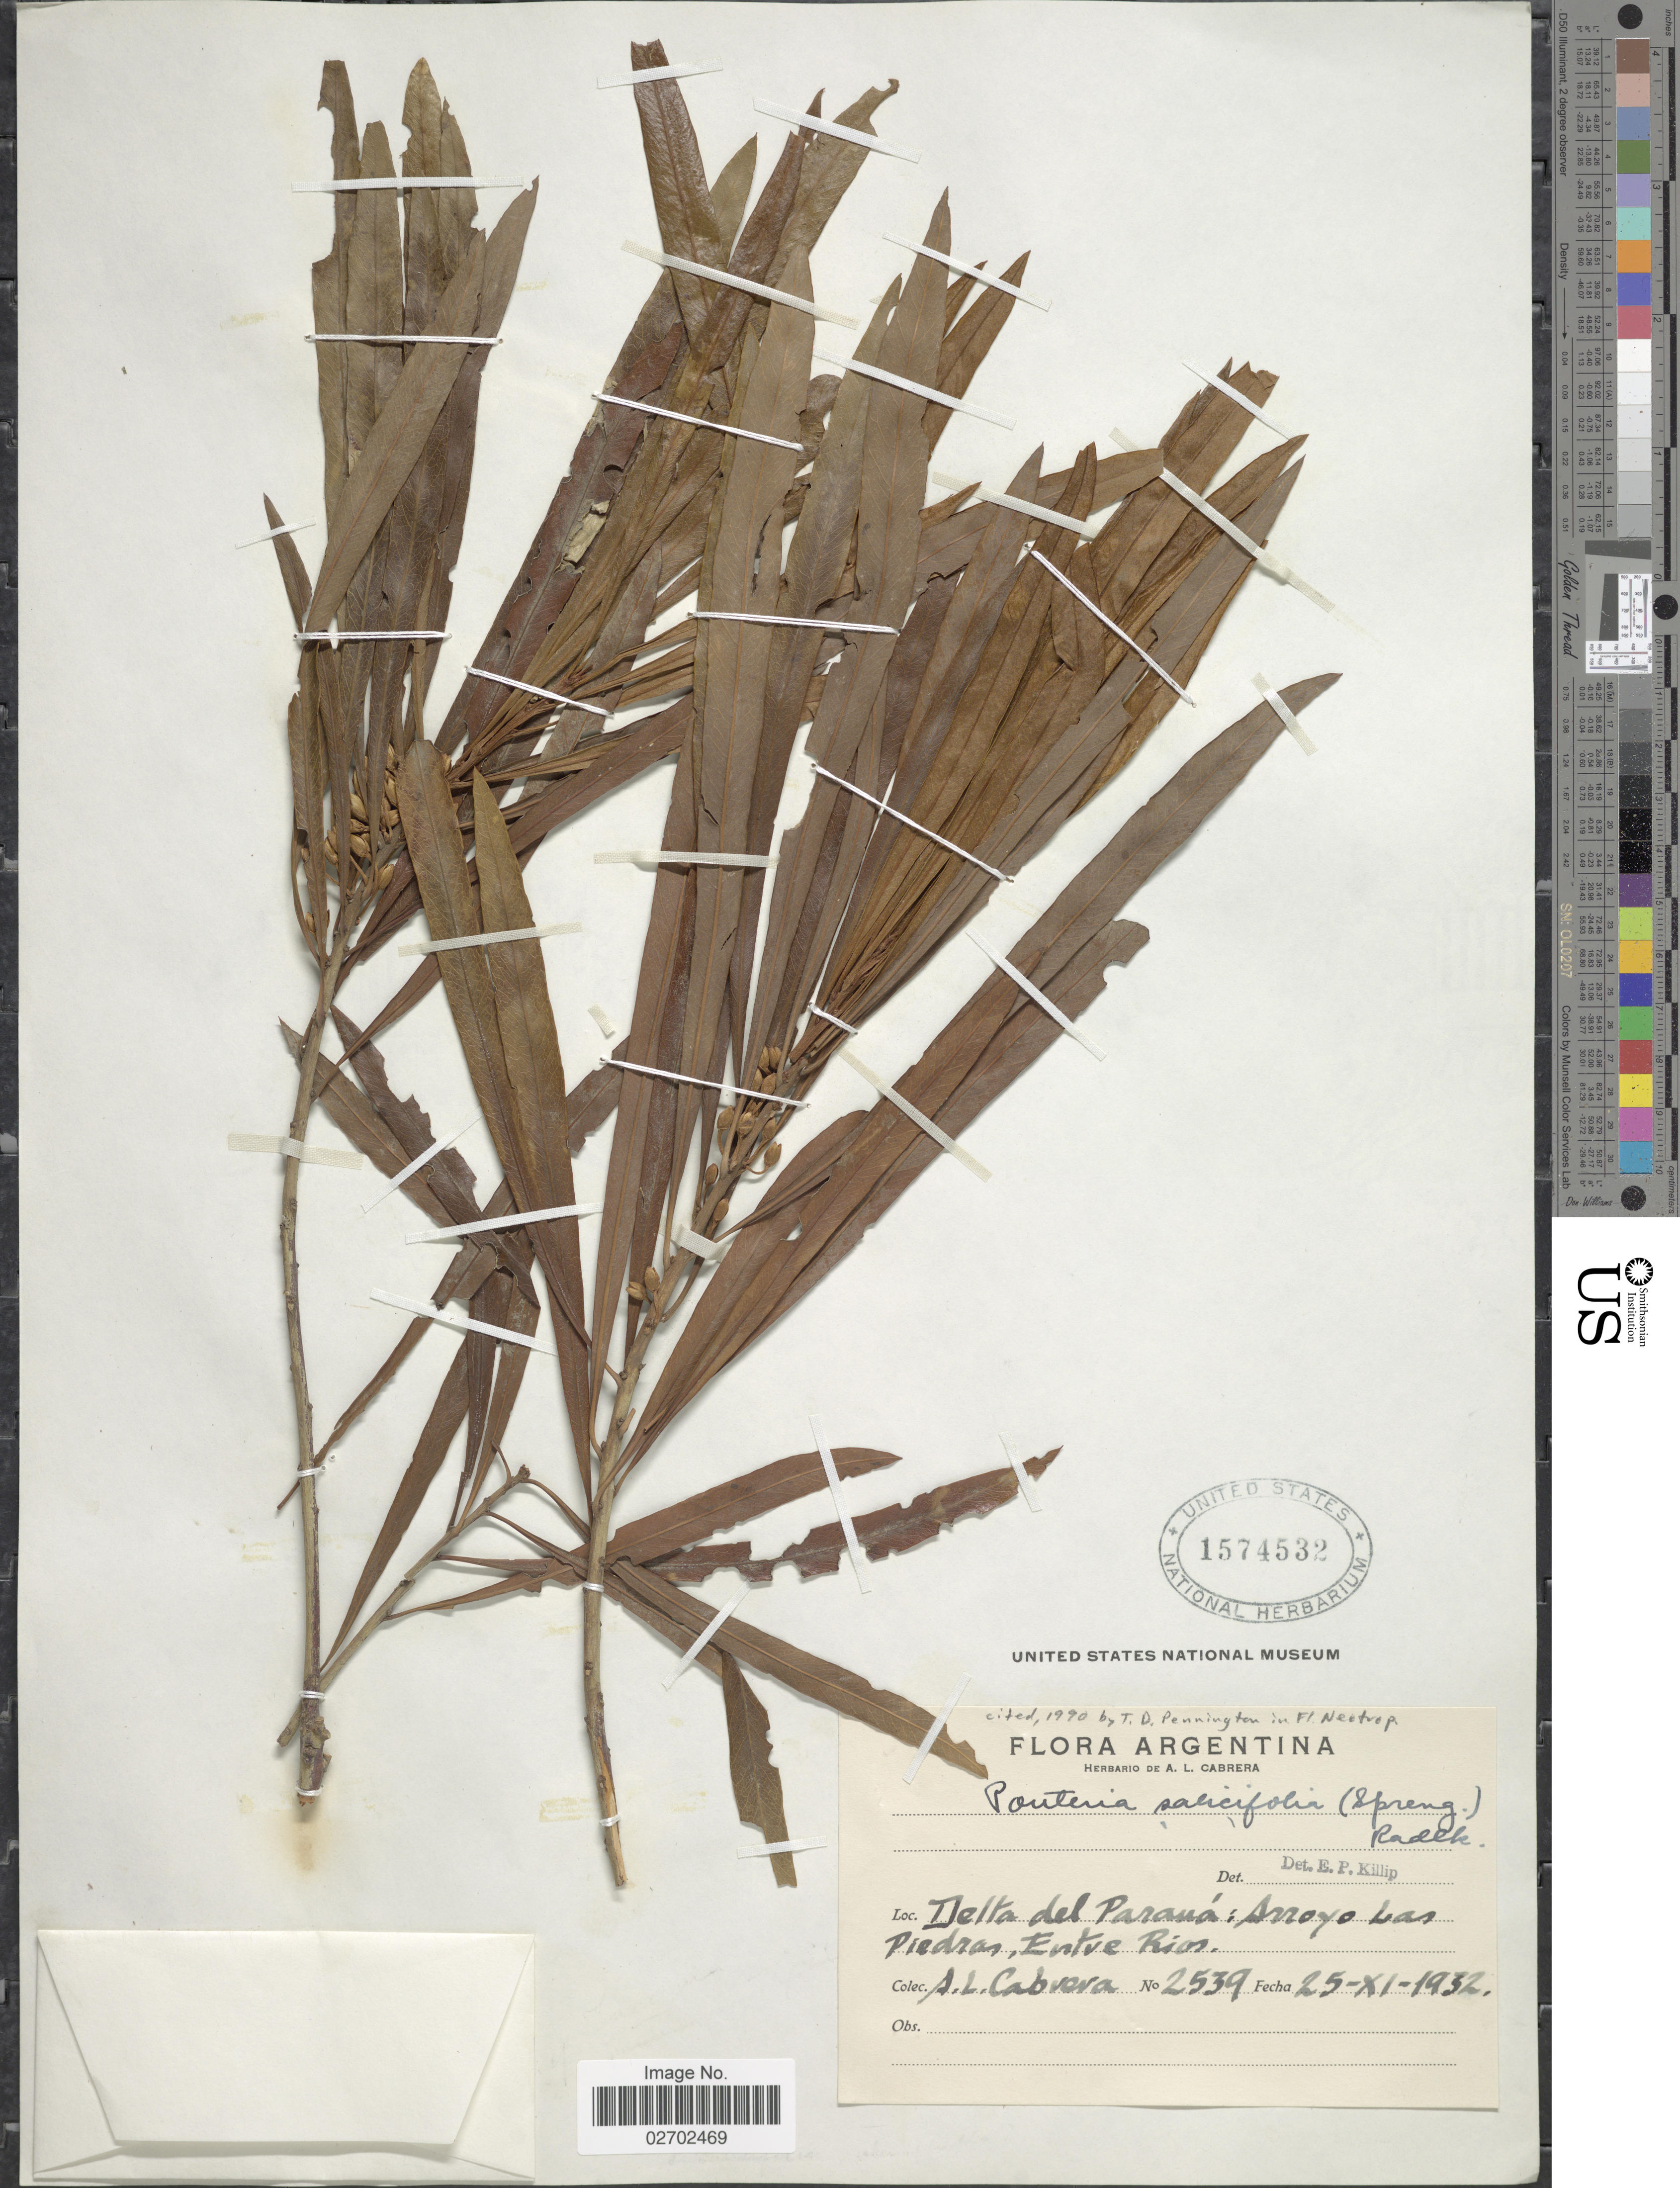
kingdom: Plantae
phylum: Tracheophyta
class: Magnoliopsida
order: Ericales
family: Sapotaceae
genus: Pouteria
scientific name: Pouteria salicifolia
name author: (Spreng.) Radlk.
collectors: A. L. Cabrera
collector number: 2539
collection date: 1932-11-25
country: Argentina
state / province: Entre Rios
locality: Delta del Paraná: Arroyo Las Piedras.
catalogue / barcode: US 1574532